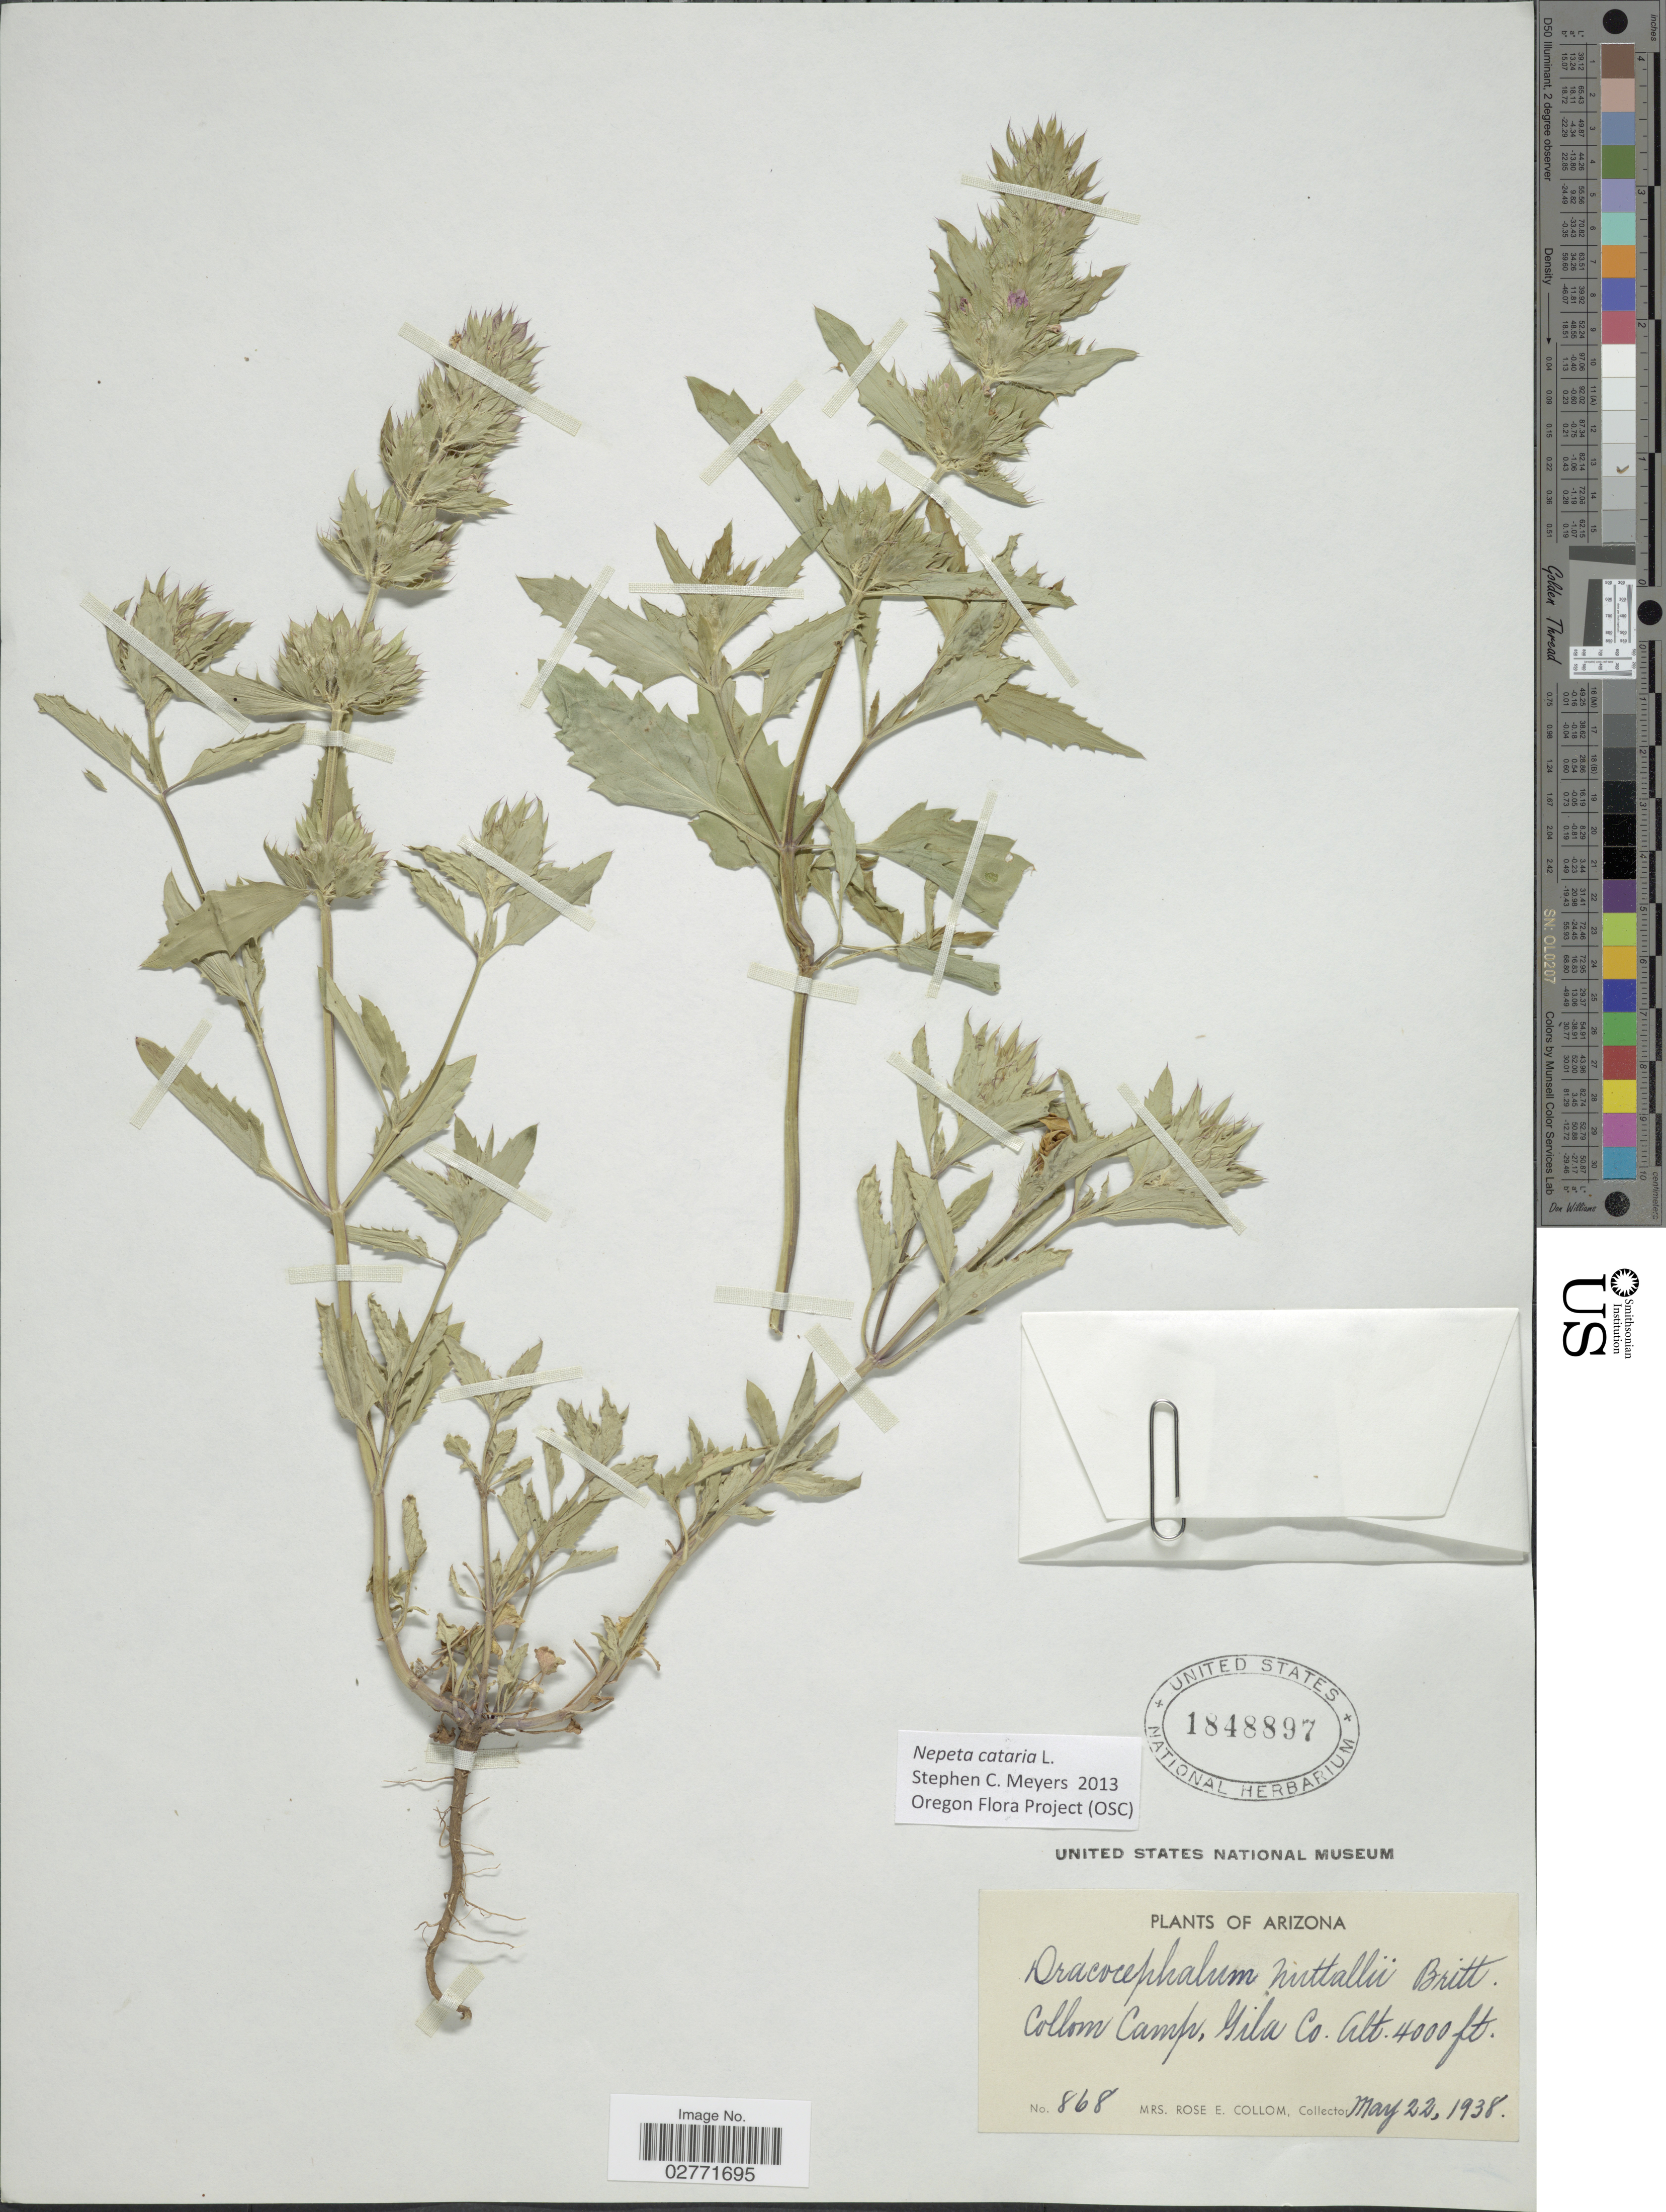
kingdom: Plantae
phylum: Tracheophyta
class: Magnoliopsida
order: Lamiales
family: Lamiaceae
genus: Nepeta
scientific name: Nepeta cataria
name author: L.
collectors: R. E. Collom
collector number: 868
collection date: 1938-05-22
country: United States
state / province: Arizona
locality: Collom Camp, Gila Co.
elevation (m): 1219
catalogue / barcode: US 1848897